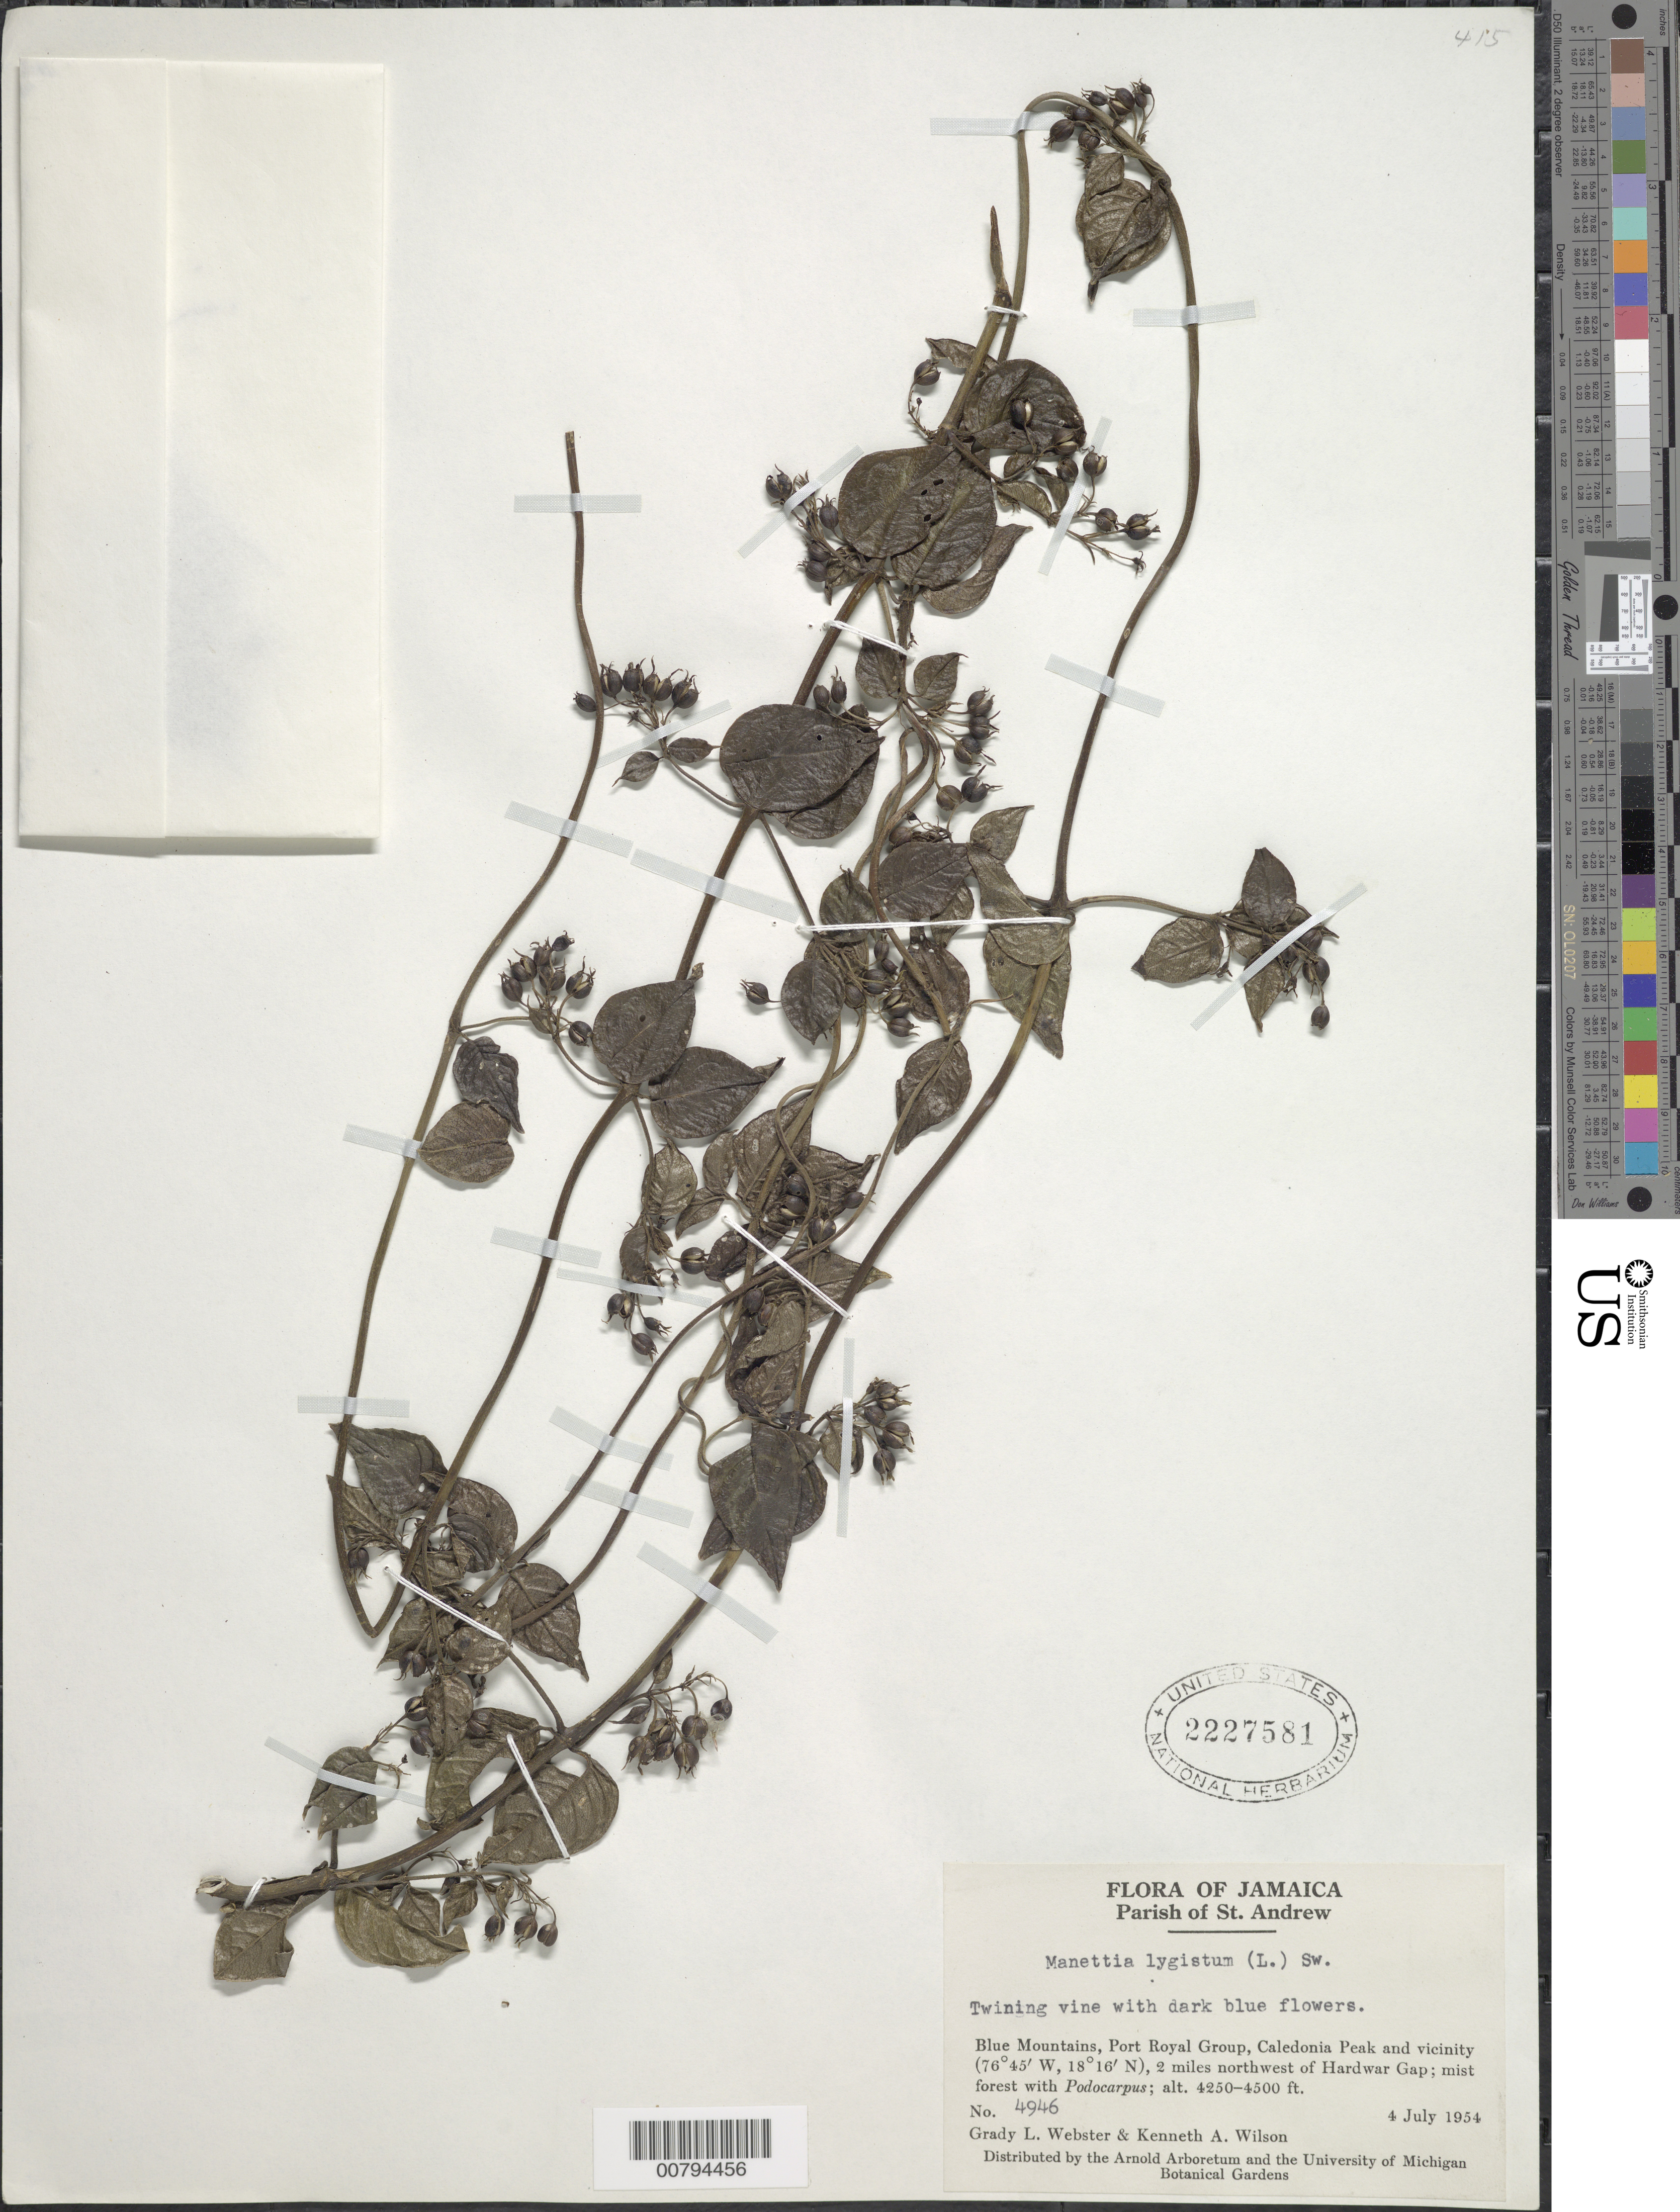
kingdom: Plantae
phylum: Tracheophyta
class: Magnoliopsida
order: Gentianales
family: Rubiaceae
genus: Manettia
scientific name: Manettia lygistum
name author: (L.) Sw.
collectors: G. L. Webster & K. A. Wilson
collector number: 4946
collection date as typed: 04 Jul 1954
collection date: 1954-07-04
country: Jamaica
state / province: Saint Andrew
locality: Blue Mountains, Port Royal Group, Caledonia Peak and vicinity, 2 miles NW of Hardwar Gap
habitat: Mist forest with Podocarpus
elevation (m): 1295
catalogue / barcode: US 2227581